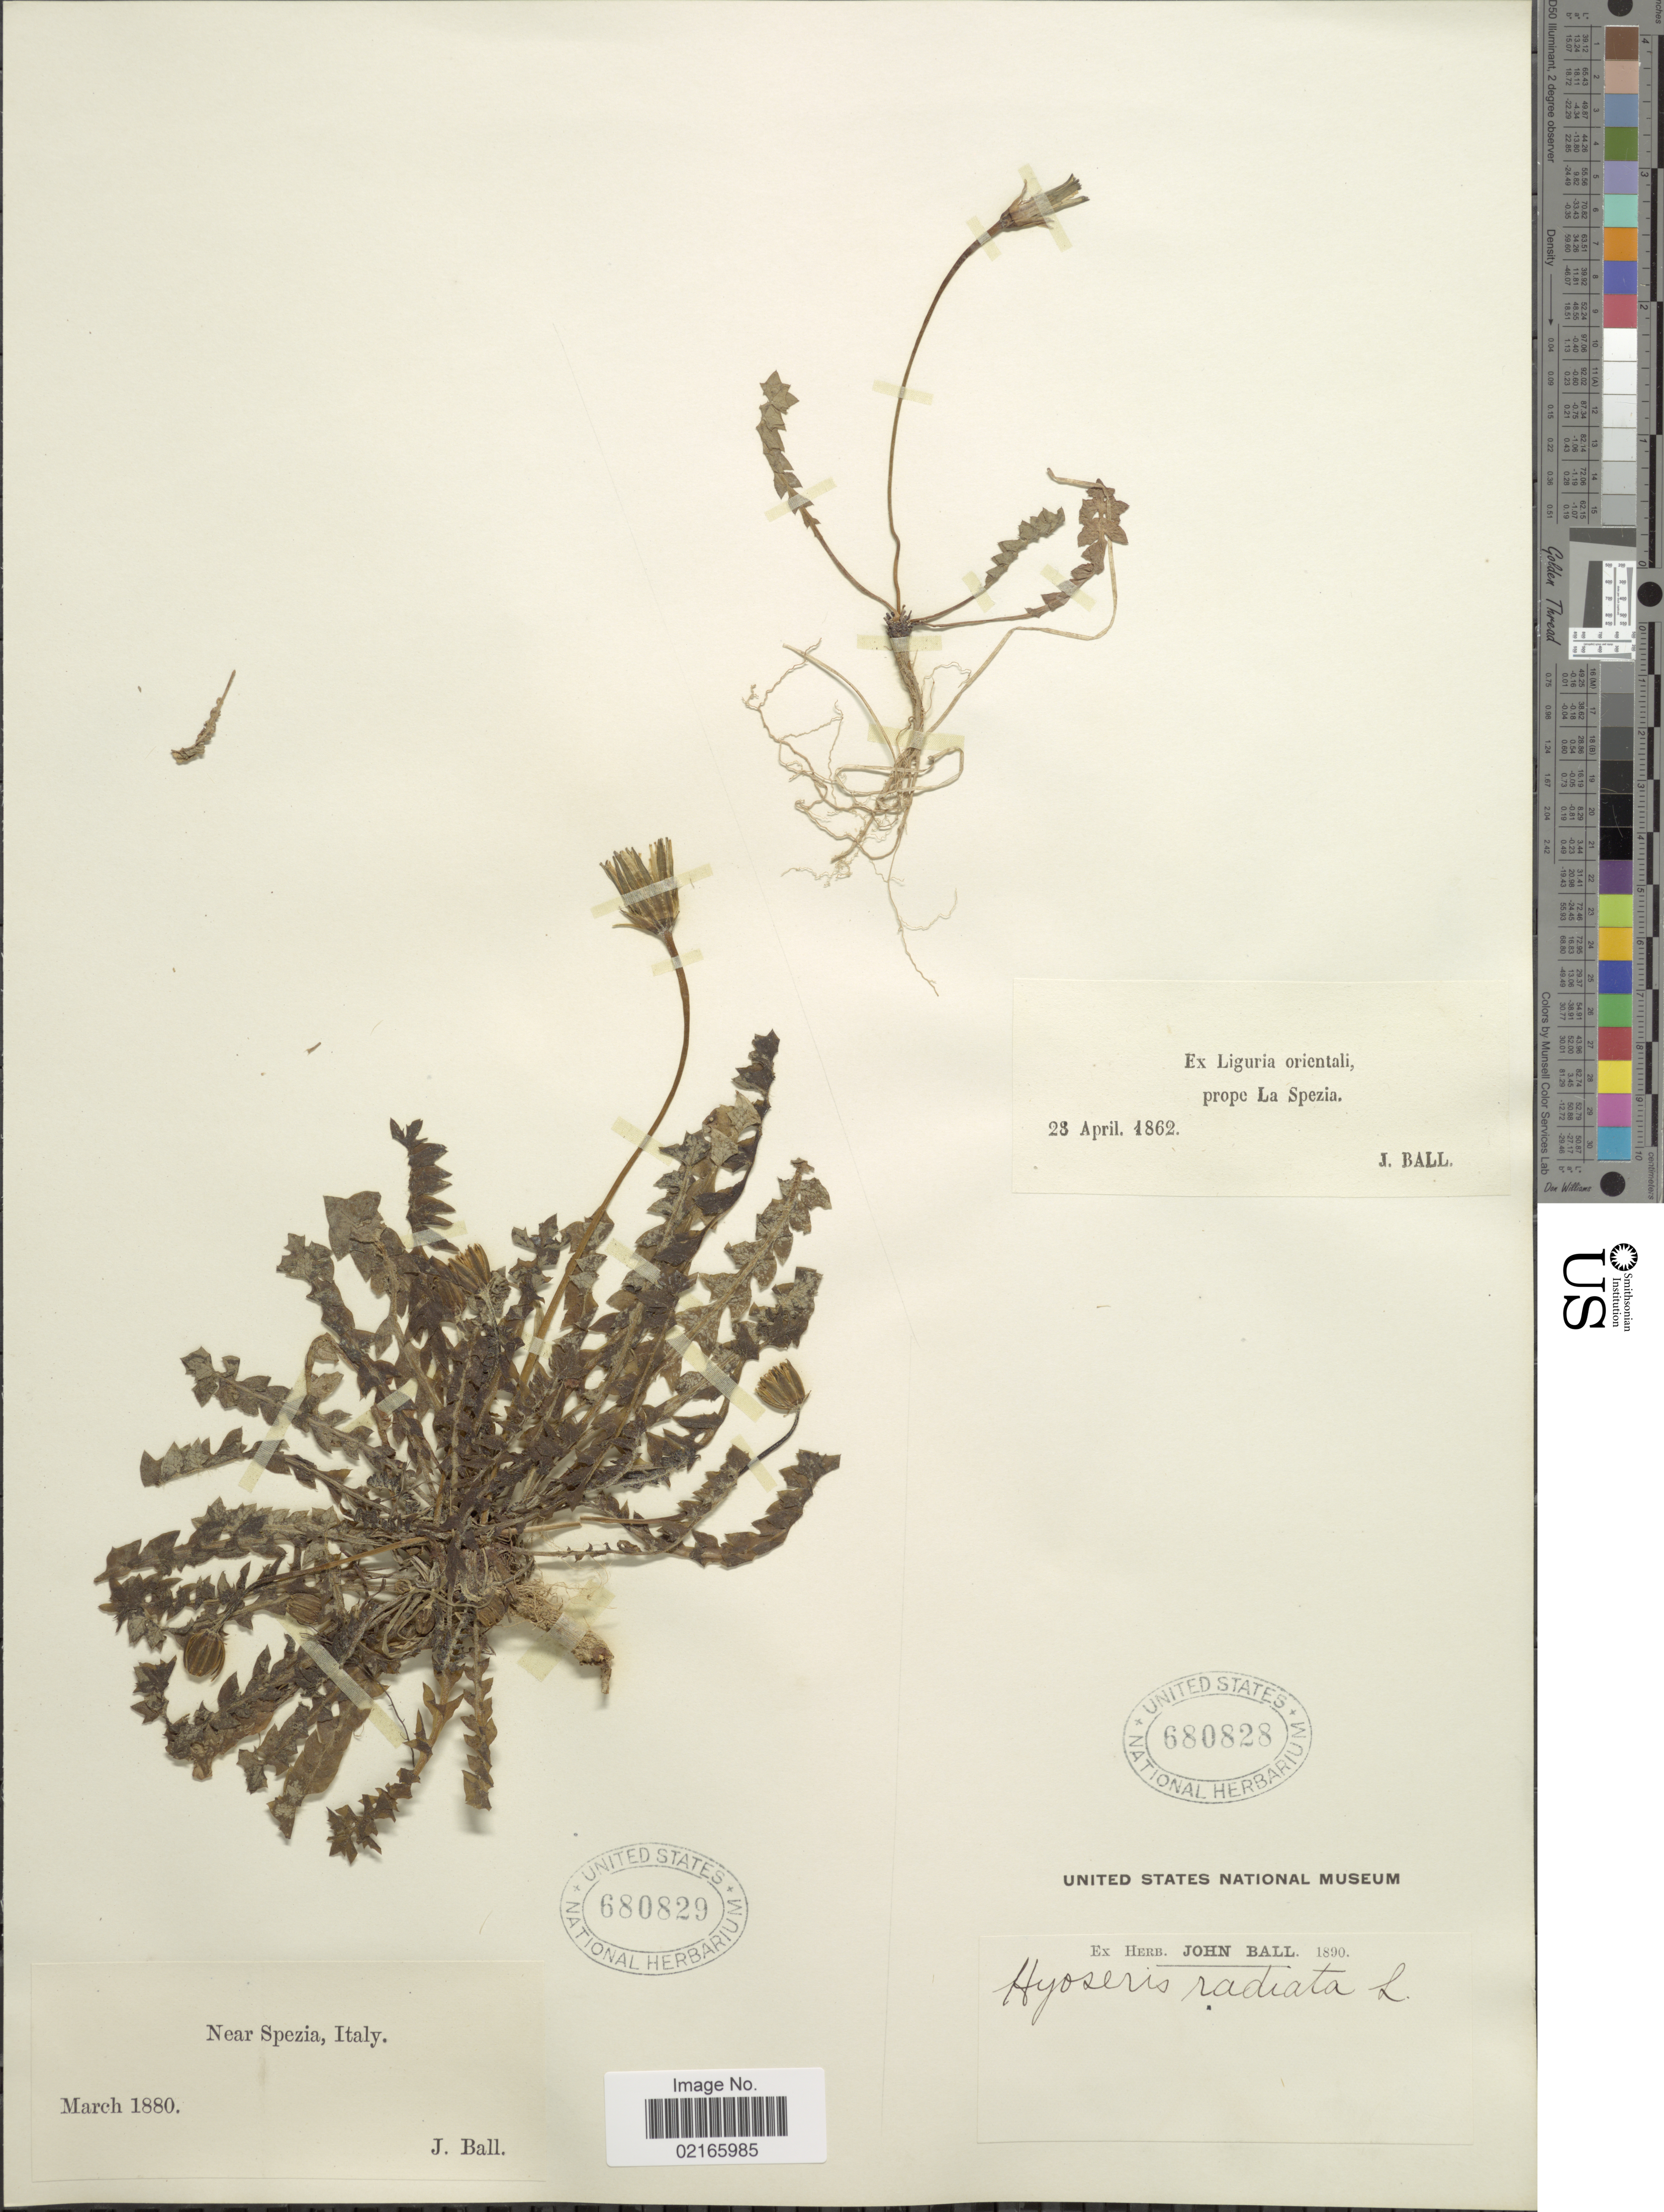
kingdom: Plantae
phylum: Tracheophyta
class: Magnoliopsida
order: Asterales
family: Asteraceae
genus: Hyoseris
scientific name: Hyoseris radiata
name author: L.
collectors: J. Ball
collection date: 1880-03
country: Italy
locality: Near Spezia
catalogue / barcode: US 680829-2